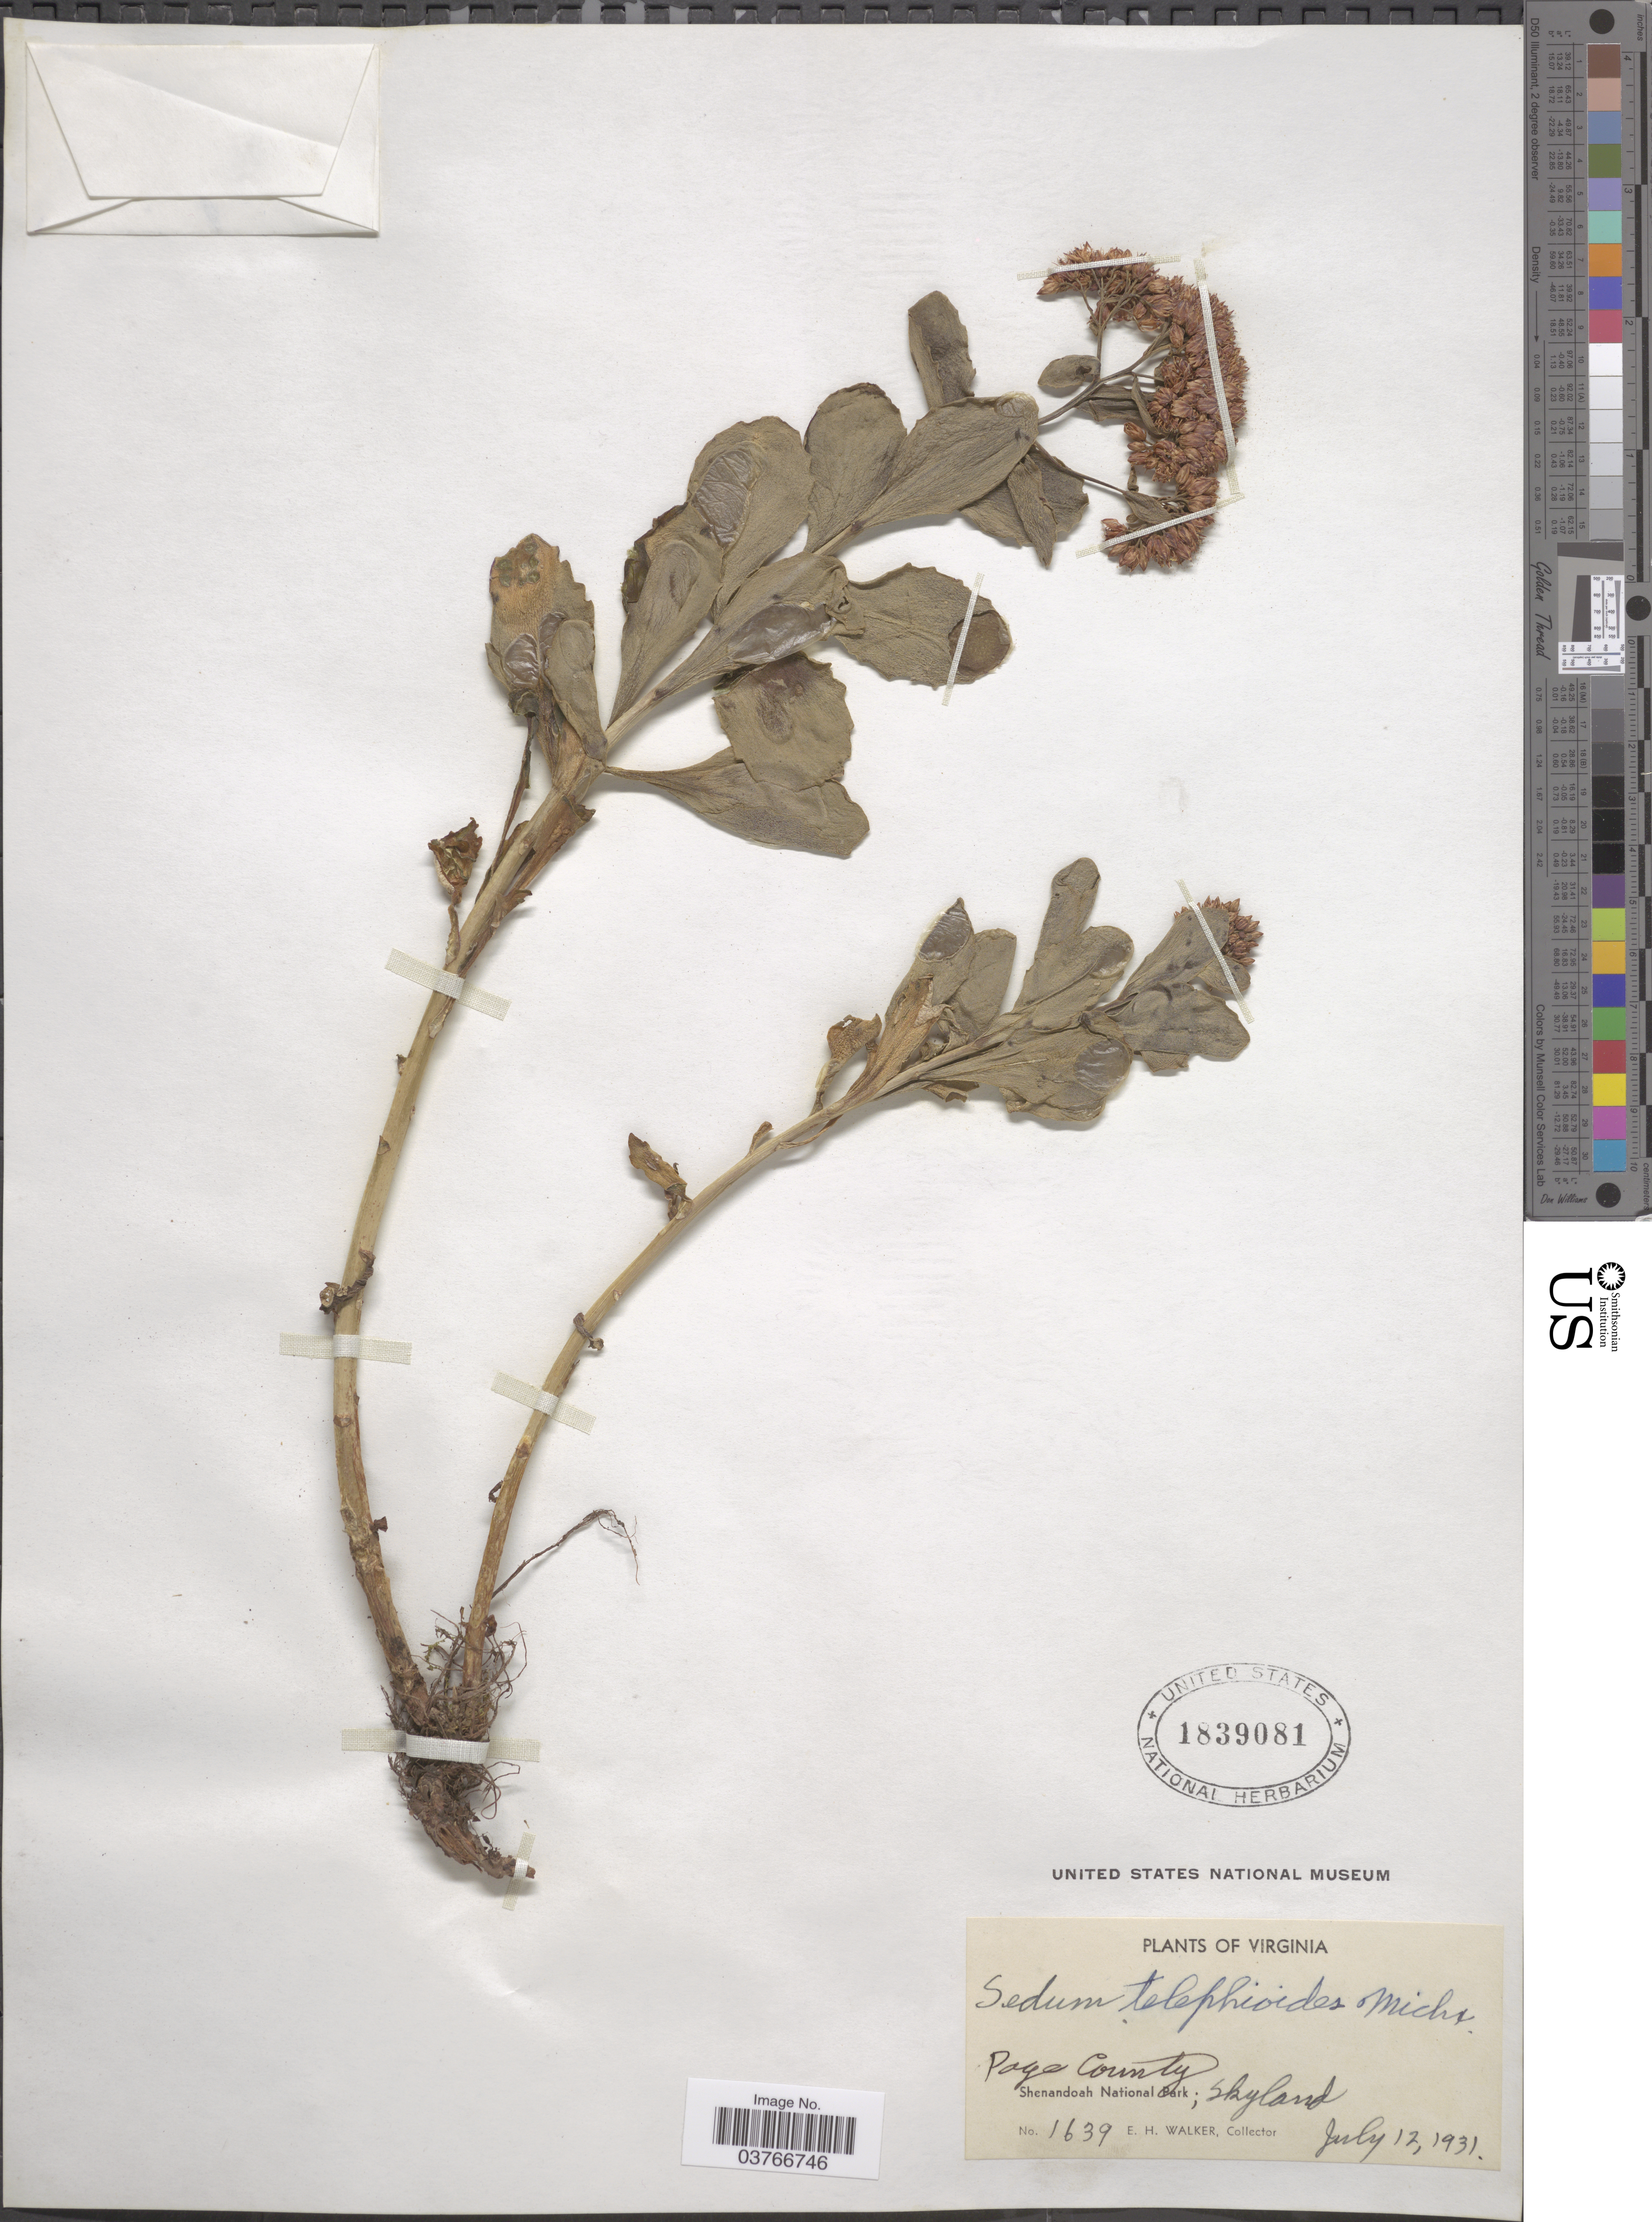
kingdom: Plantae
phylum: Tracheophyta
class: Magnoliopsida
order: Saxifragales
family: Crassulaceae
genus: Hylotelephium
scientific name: Hylotelephium telephioides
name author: (Michx.) H. Ohba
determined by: Strong, Mark T., (BOT), Smithsonian Institution - National Museum of Natural History (UNITED STATES)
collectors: E. H. Walker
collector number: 1639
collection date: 1931-07-12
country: United States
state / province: Virginia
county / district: Page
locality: Shenandoah National Park; Skyland.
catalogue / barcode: US 1839081